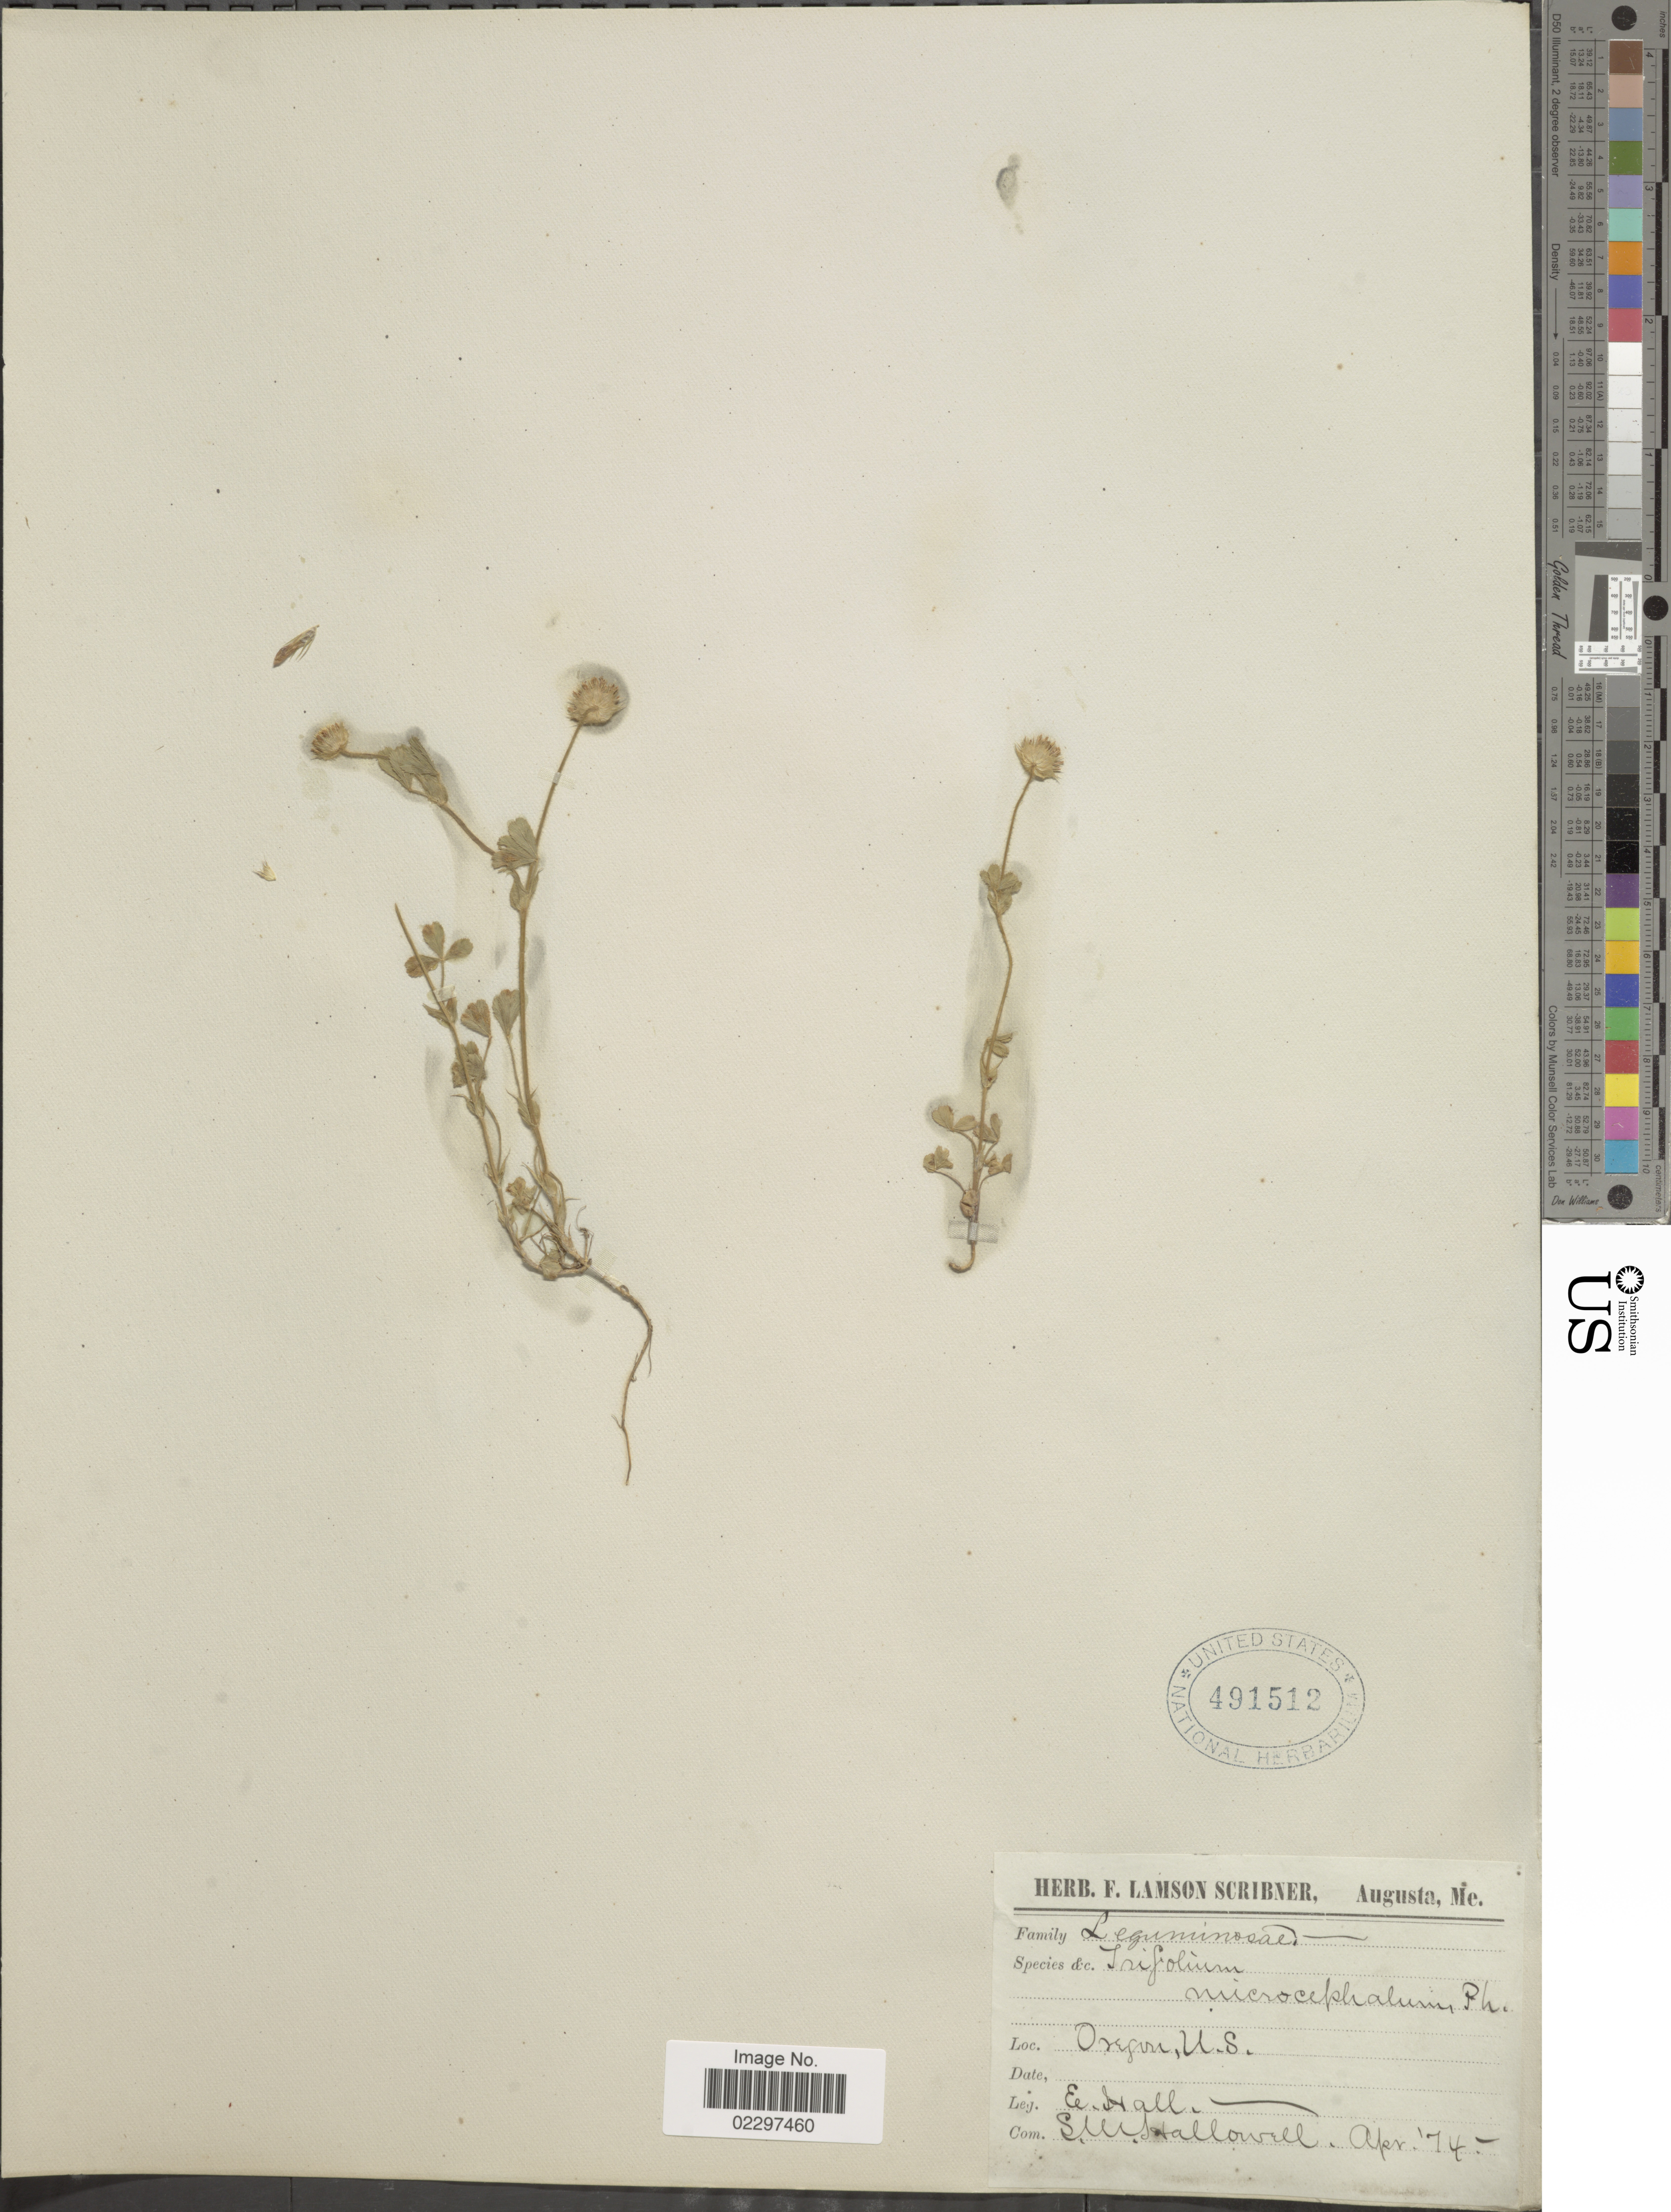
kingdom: Plantae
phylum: Tracheophyta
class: Magnoliopsida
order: Fabales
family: Fabaceae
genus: Trifolium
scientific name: Trifolium microcephalum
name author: Pursh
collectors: E. Hall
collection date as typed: Transcribed d/m/y: /4/74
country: United States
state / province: Oregon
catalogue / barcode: US 491512